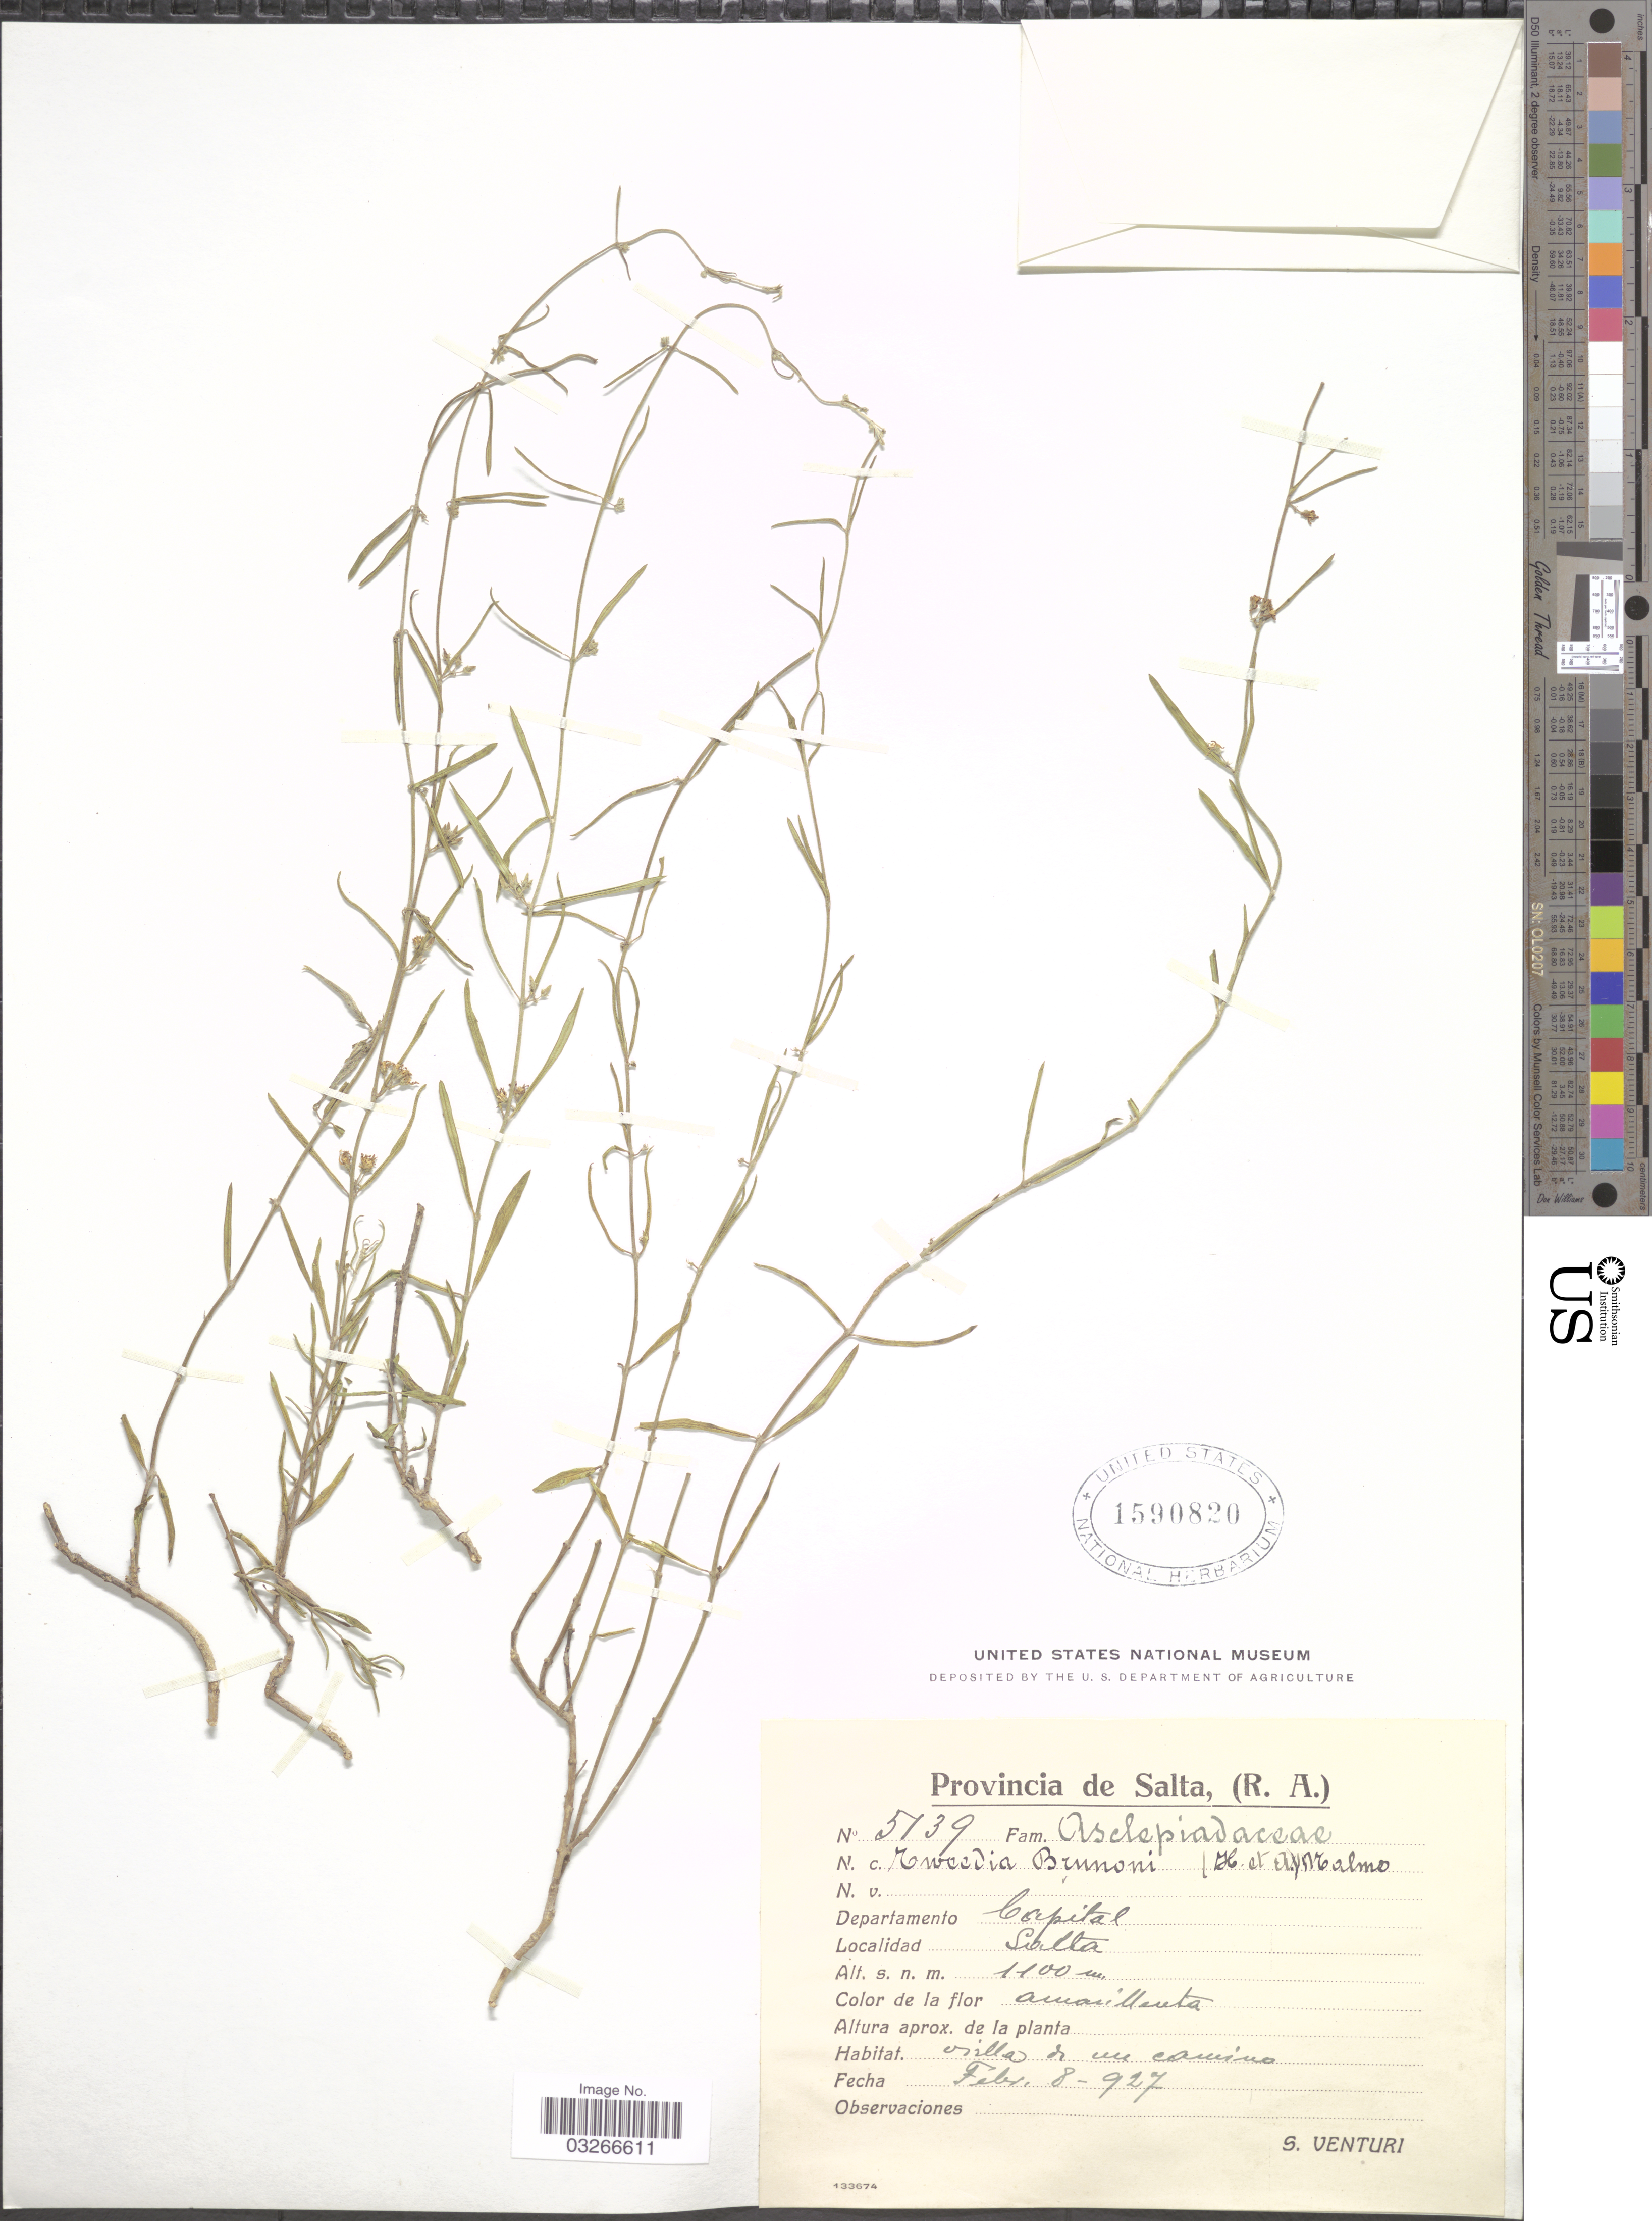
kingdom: Plantae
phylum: Tracheophyta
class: Magnoliopsida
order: Gentianales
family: Apocynaceae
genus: Tweedia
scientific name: Tweedia brunonis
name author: Hook. & Arn.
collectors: S. Venturi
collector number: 5139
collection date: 1927-02-08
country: Argentina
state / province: Salta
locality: (R. A.), Departamento Capital. Salta.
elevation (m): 1100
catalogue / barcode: US 1590820